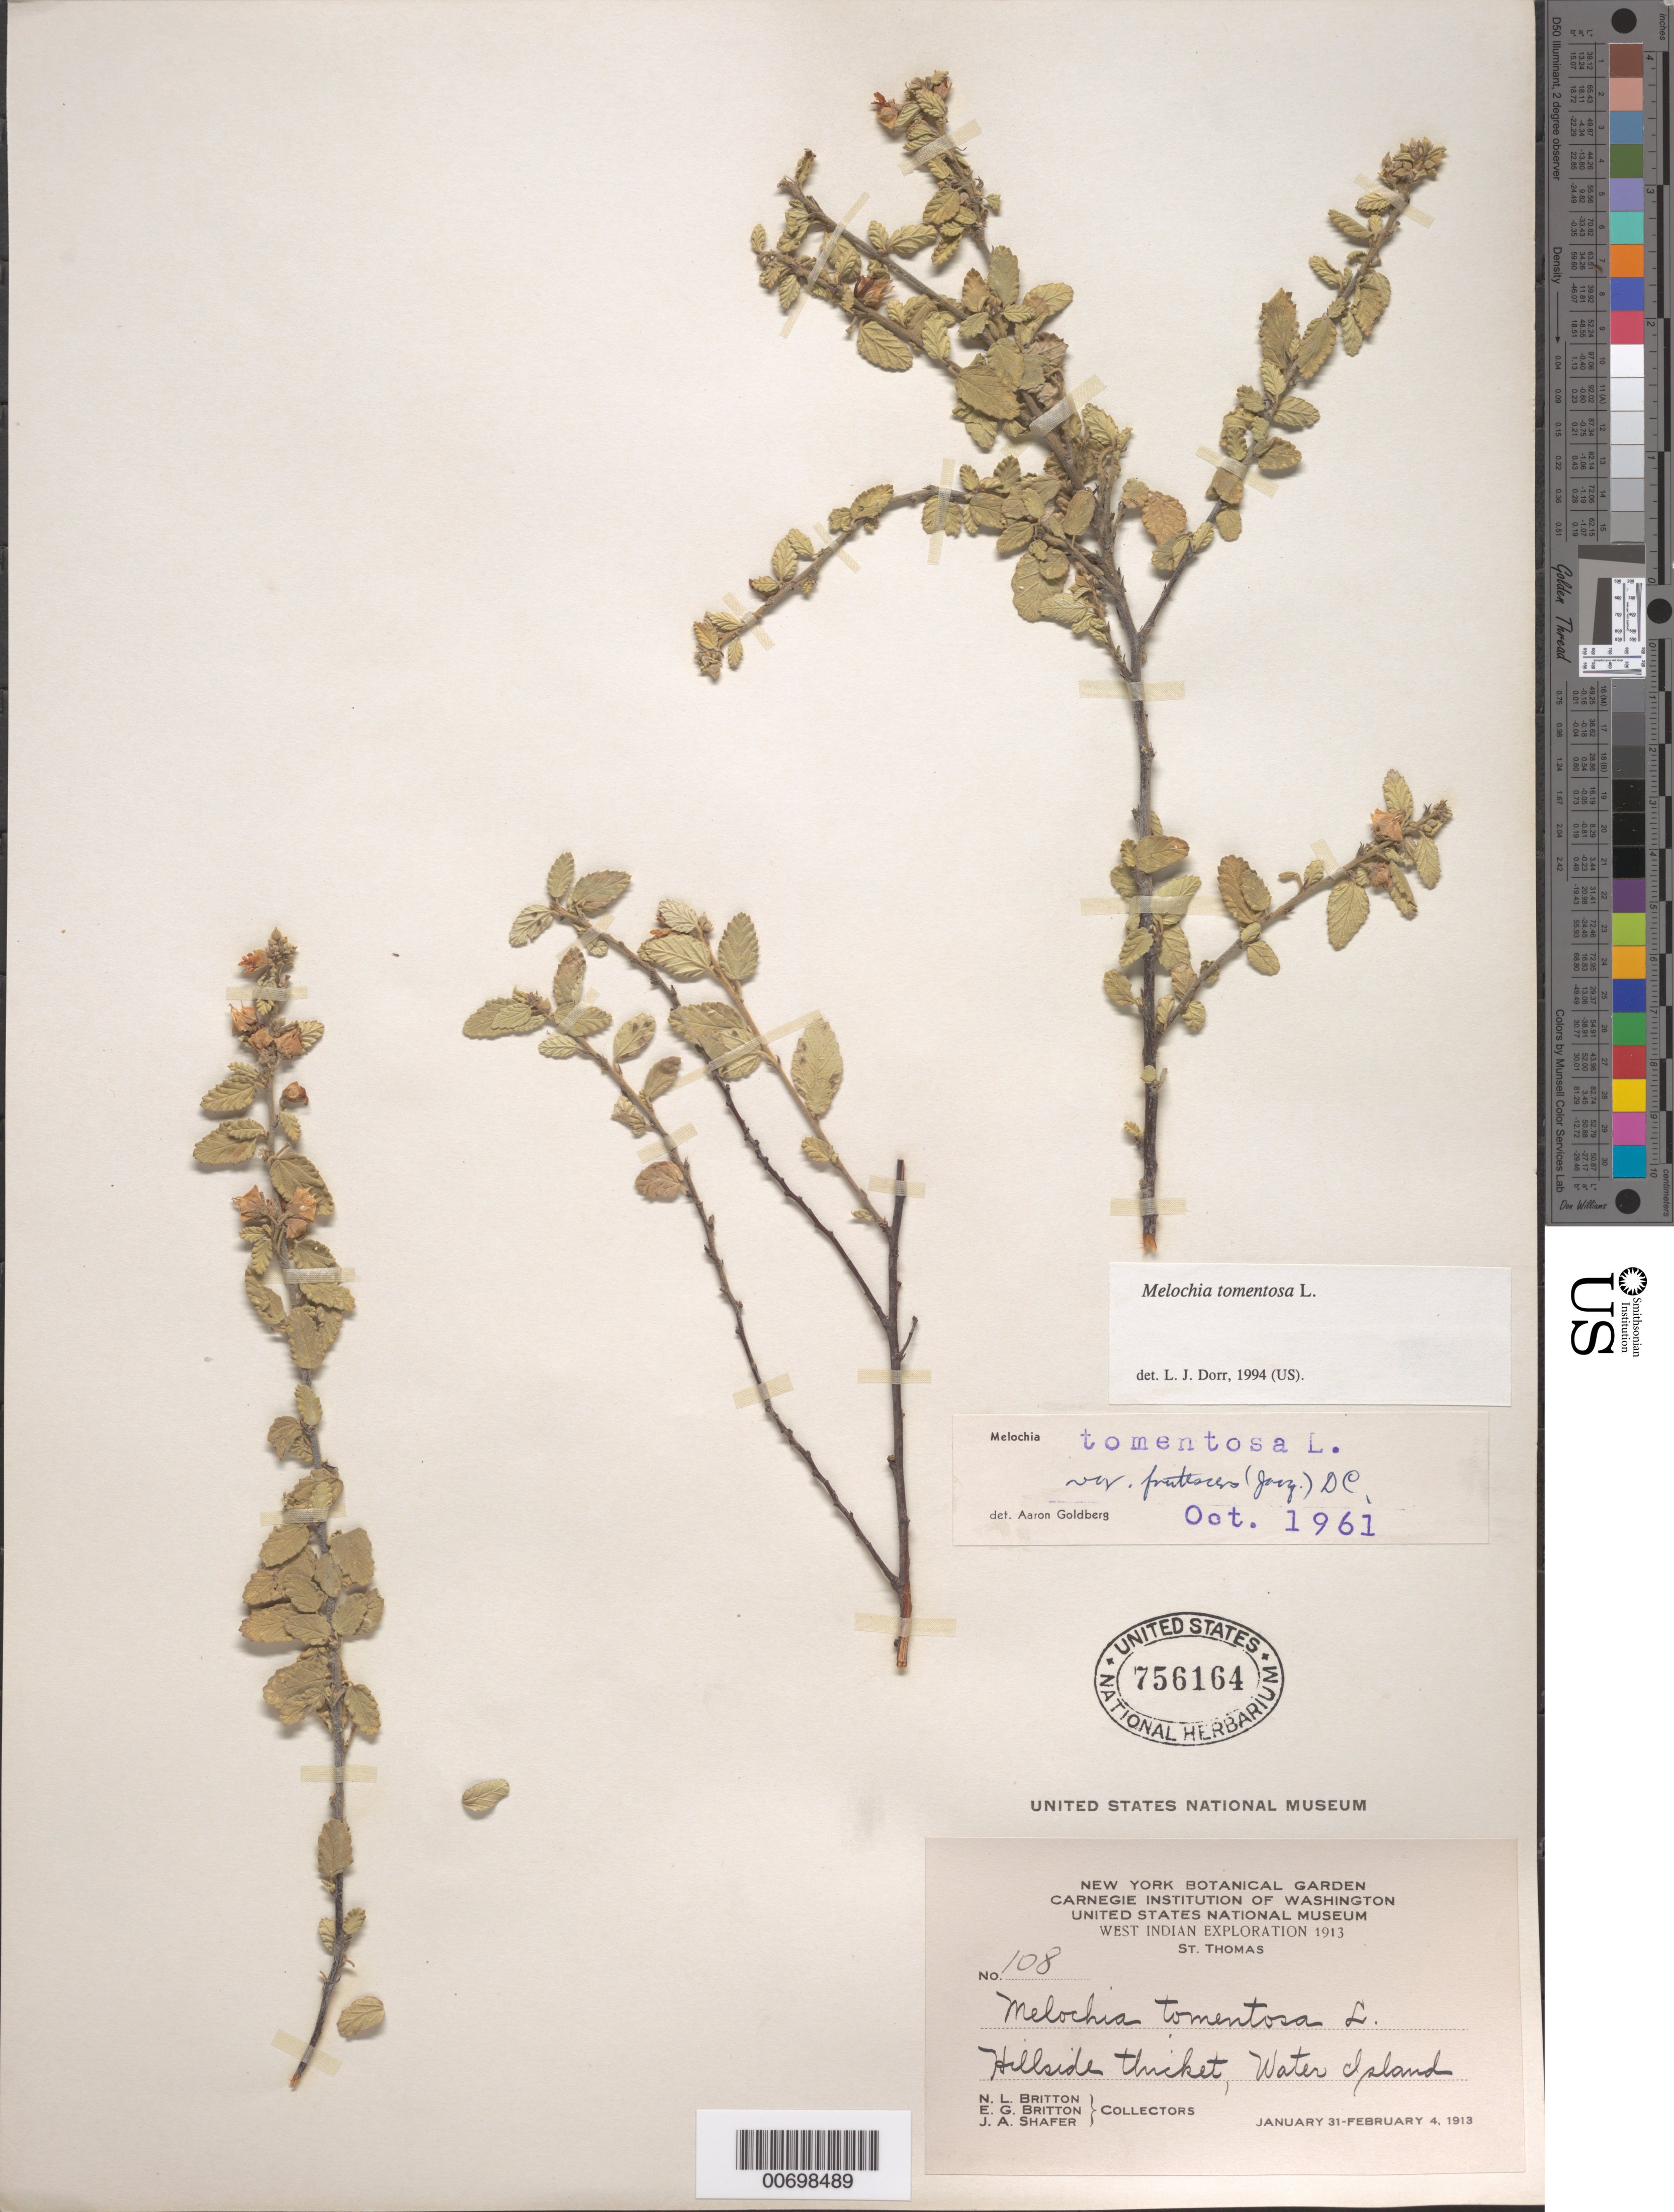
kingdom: Plantae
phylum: Tracheophyta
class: Magnoliopsida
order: Malvales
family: Malvaceae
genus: Melochia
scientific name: Melochia tomentosa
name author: L.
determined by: Dorr, L. J., (BOT), Smithsonian Institution - National Museum of Natural History (UNITED STATES)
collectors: N. Britton, E. G. Britton & J. A. Shafer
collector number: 108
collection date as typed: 31 Jan 1913 to 04 Feb 1913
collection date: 1913-01-31/1913-02-04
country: U.S. Virgin Islands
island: St. Thomas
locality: Water I.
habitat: Hillside thicket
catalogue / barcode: US 756164